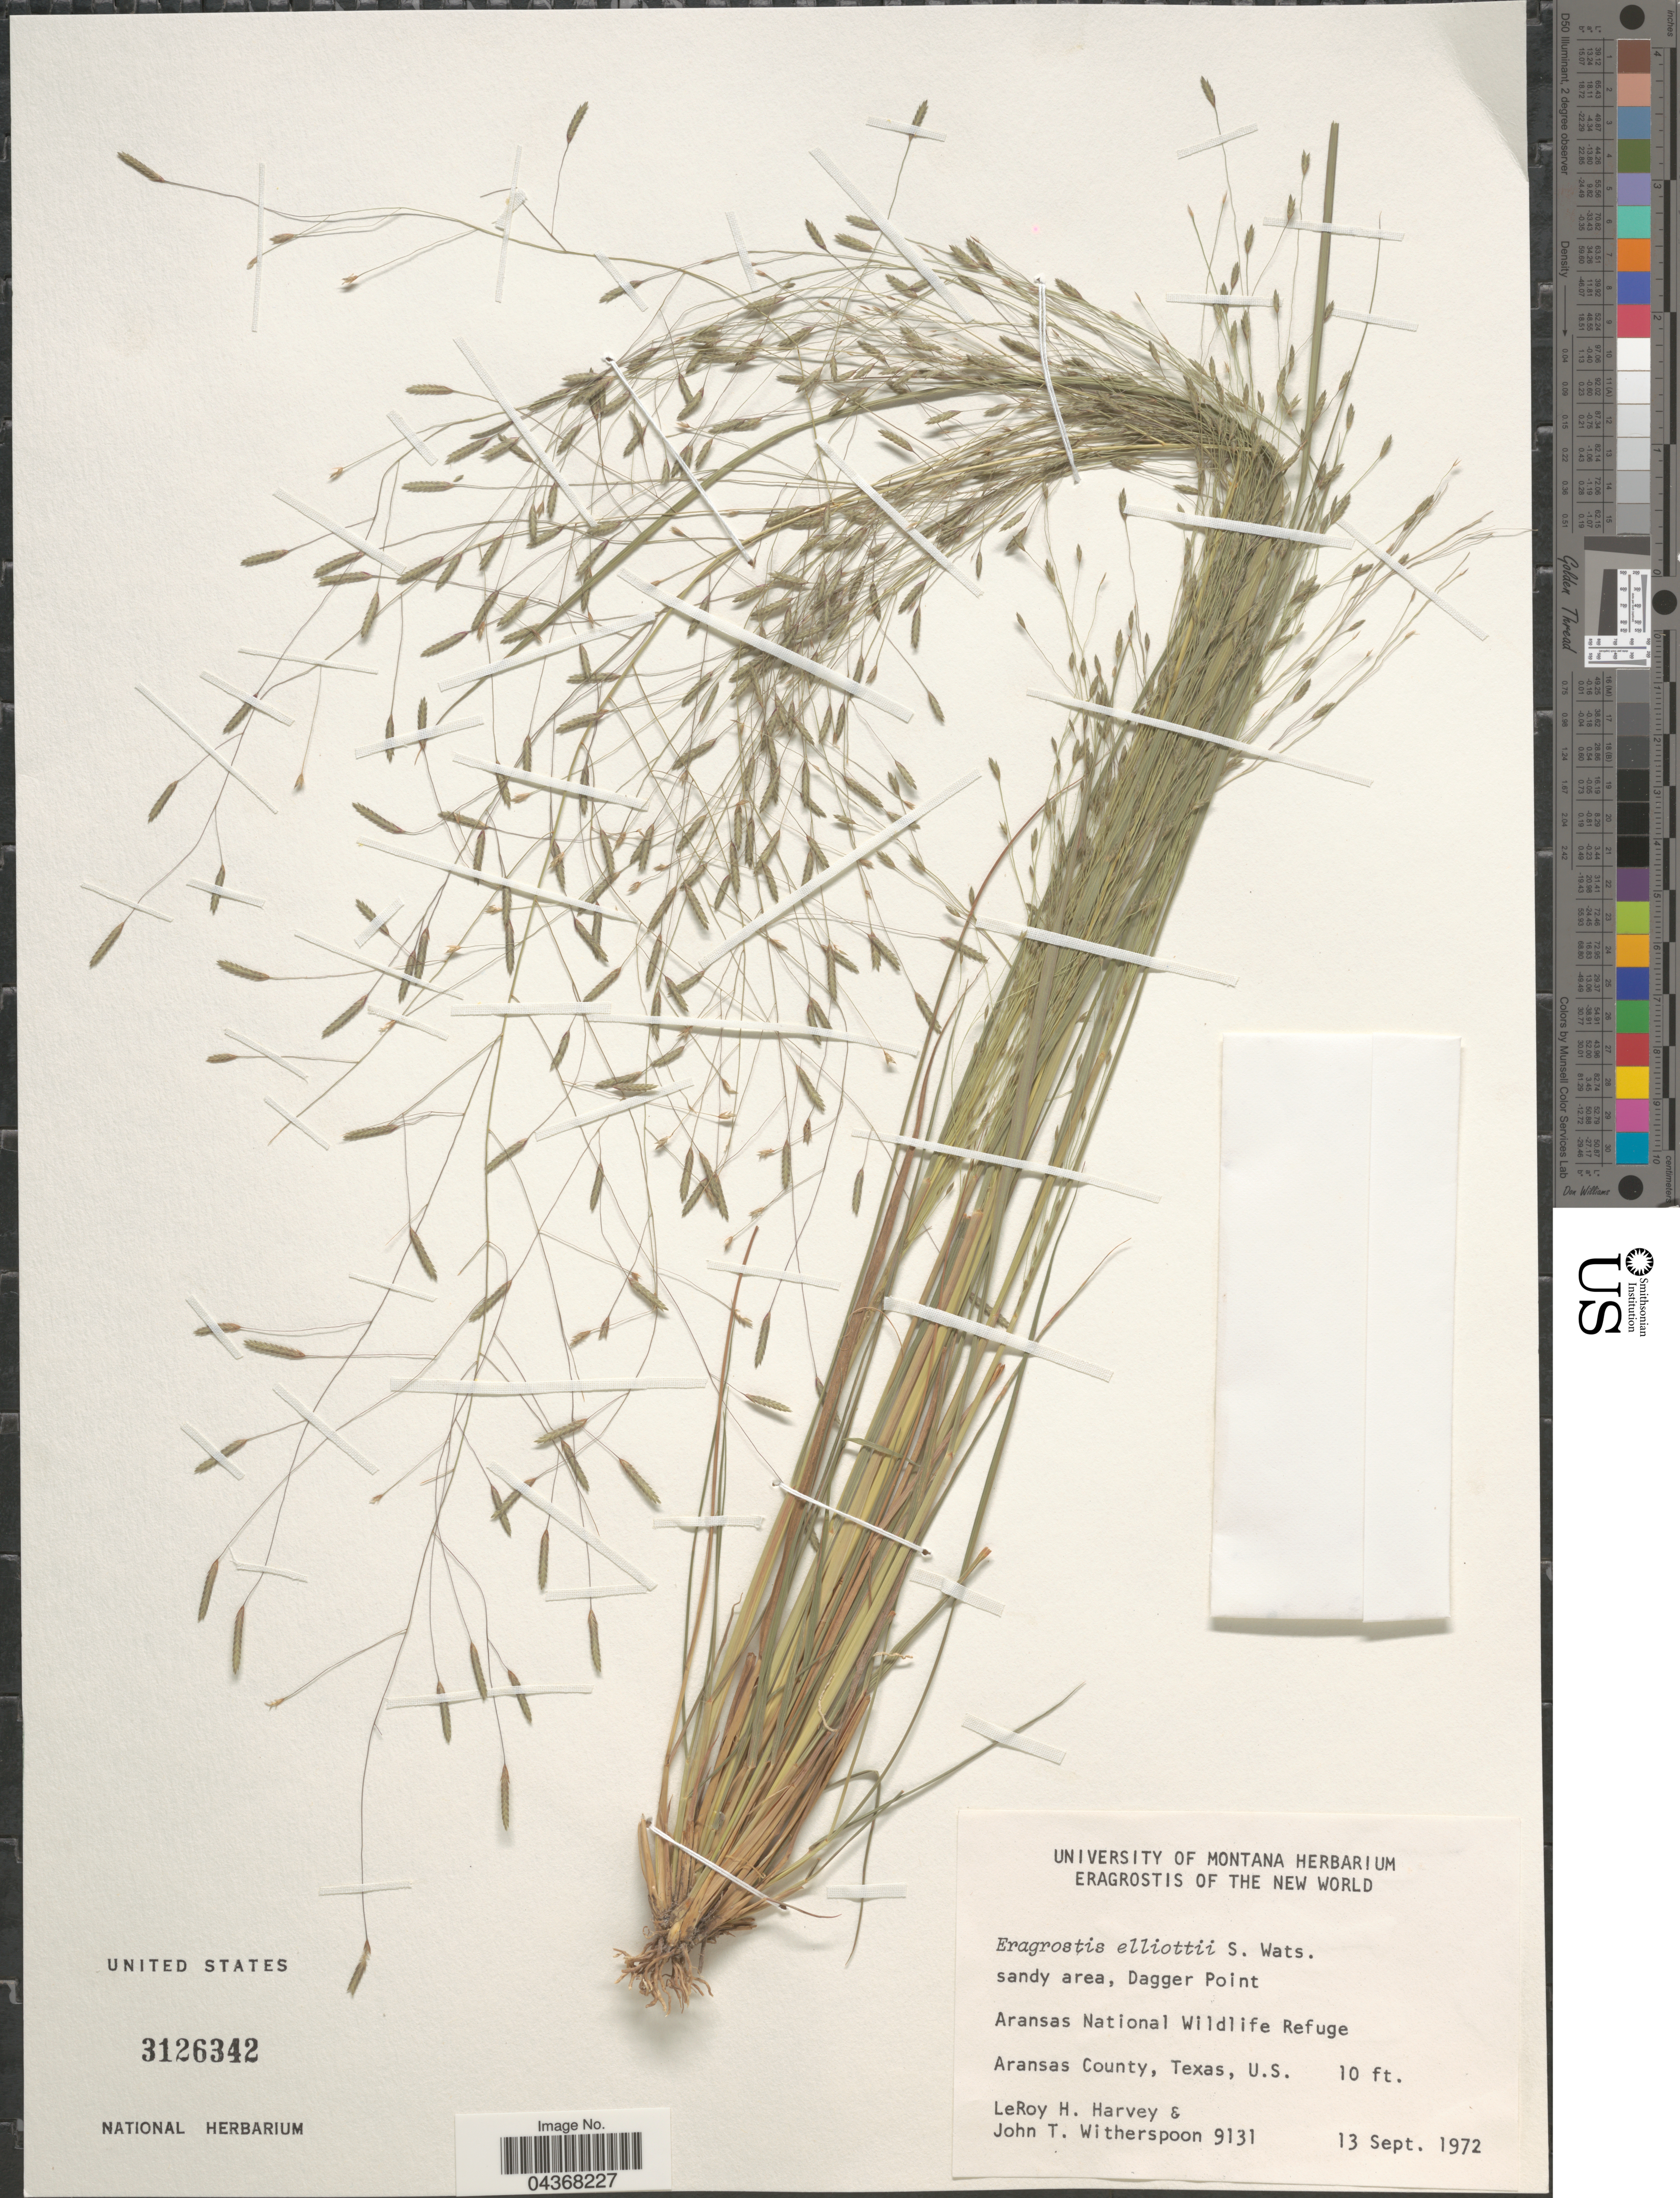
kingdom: Plantae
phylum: Tracheophyta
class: Liliopsida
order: Poales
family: Poaceae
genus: Eragrostis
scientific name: Eragrostis elliottii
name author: S. Watson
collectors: L. H. Harvey & J. Witherspoon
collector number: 9131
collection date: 1972-09-13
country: United States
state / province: Texas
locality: Sandy area, Dagger Point. Aransas National Wildlife Refuge. Aransas County.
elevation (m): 3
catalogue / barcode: US 3126342